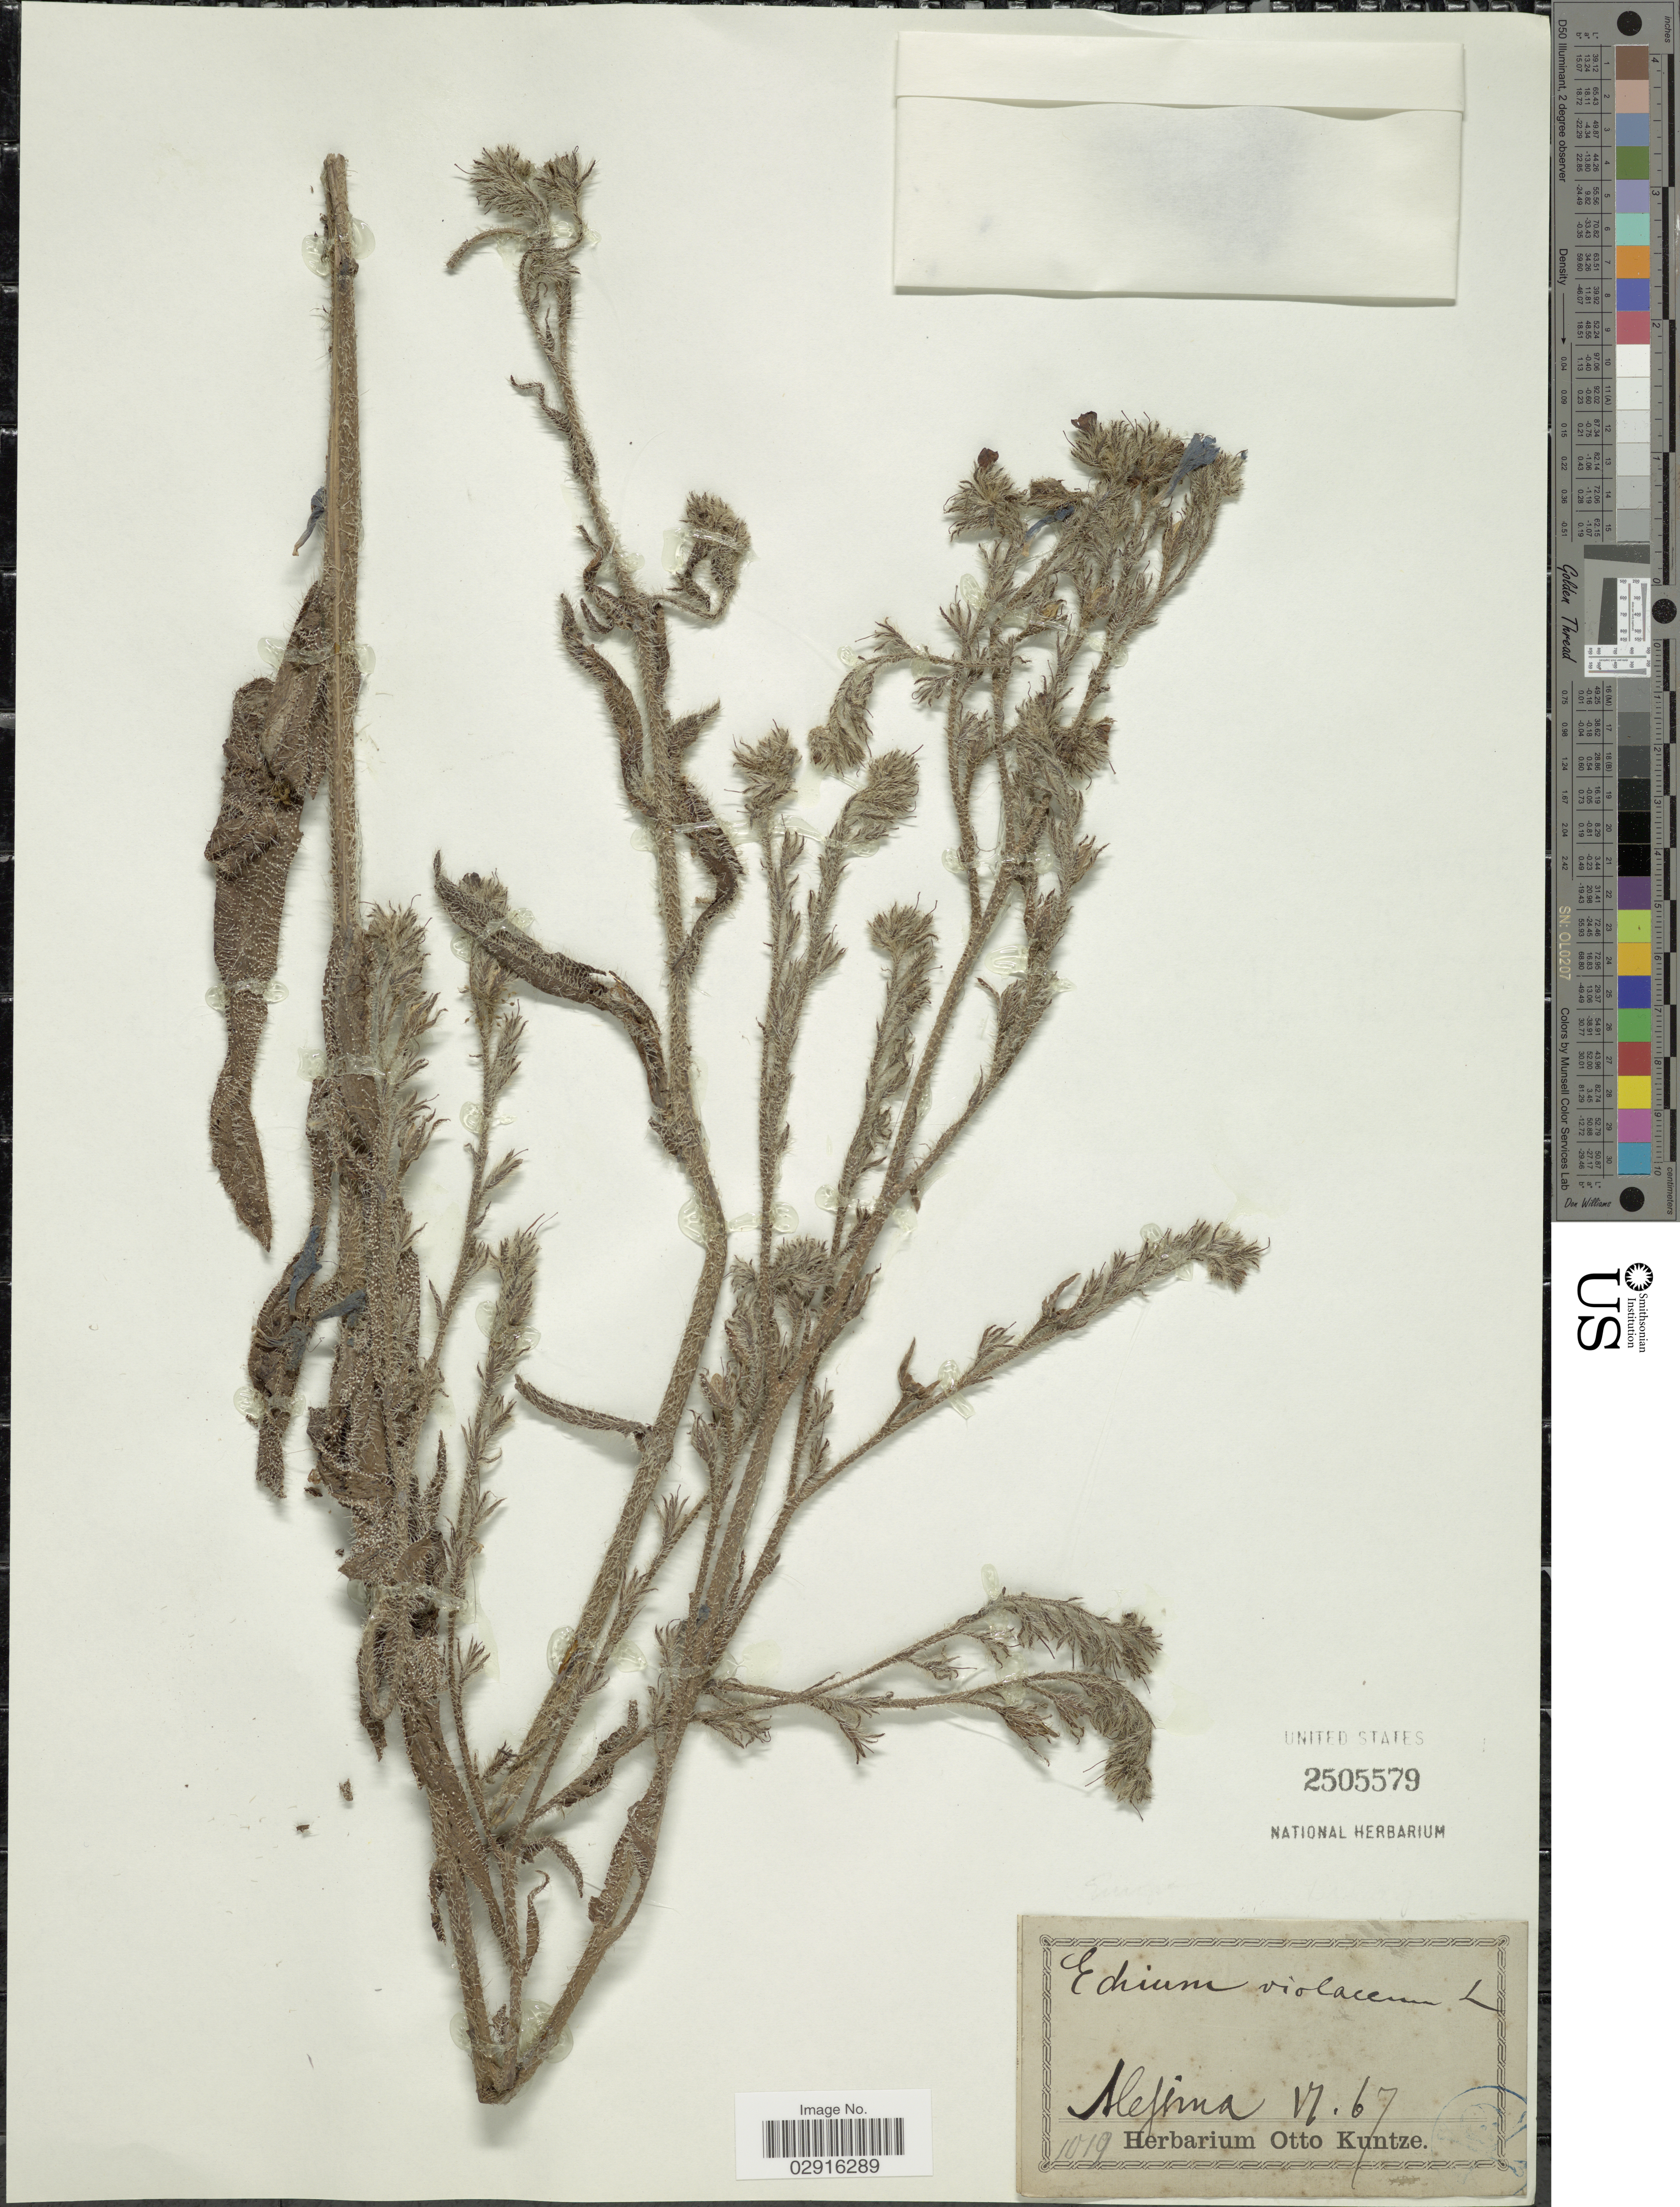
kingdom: Plantae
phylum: Tracheophyta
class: Magnoliopsida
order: Boraginales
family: Boraginaceae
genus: Echium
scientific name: Echium violaceum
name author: L.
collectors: ex herb. Otto Kuntze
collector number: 1019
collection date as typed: Transcribed d/m/y: /6/67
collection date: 1867-06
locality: Alejima. [interpreted]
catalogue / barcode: US 2505579